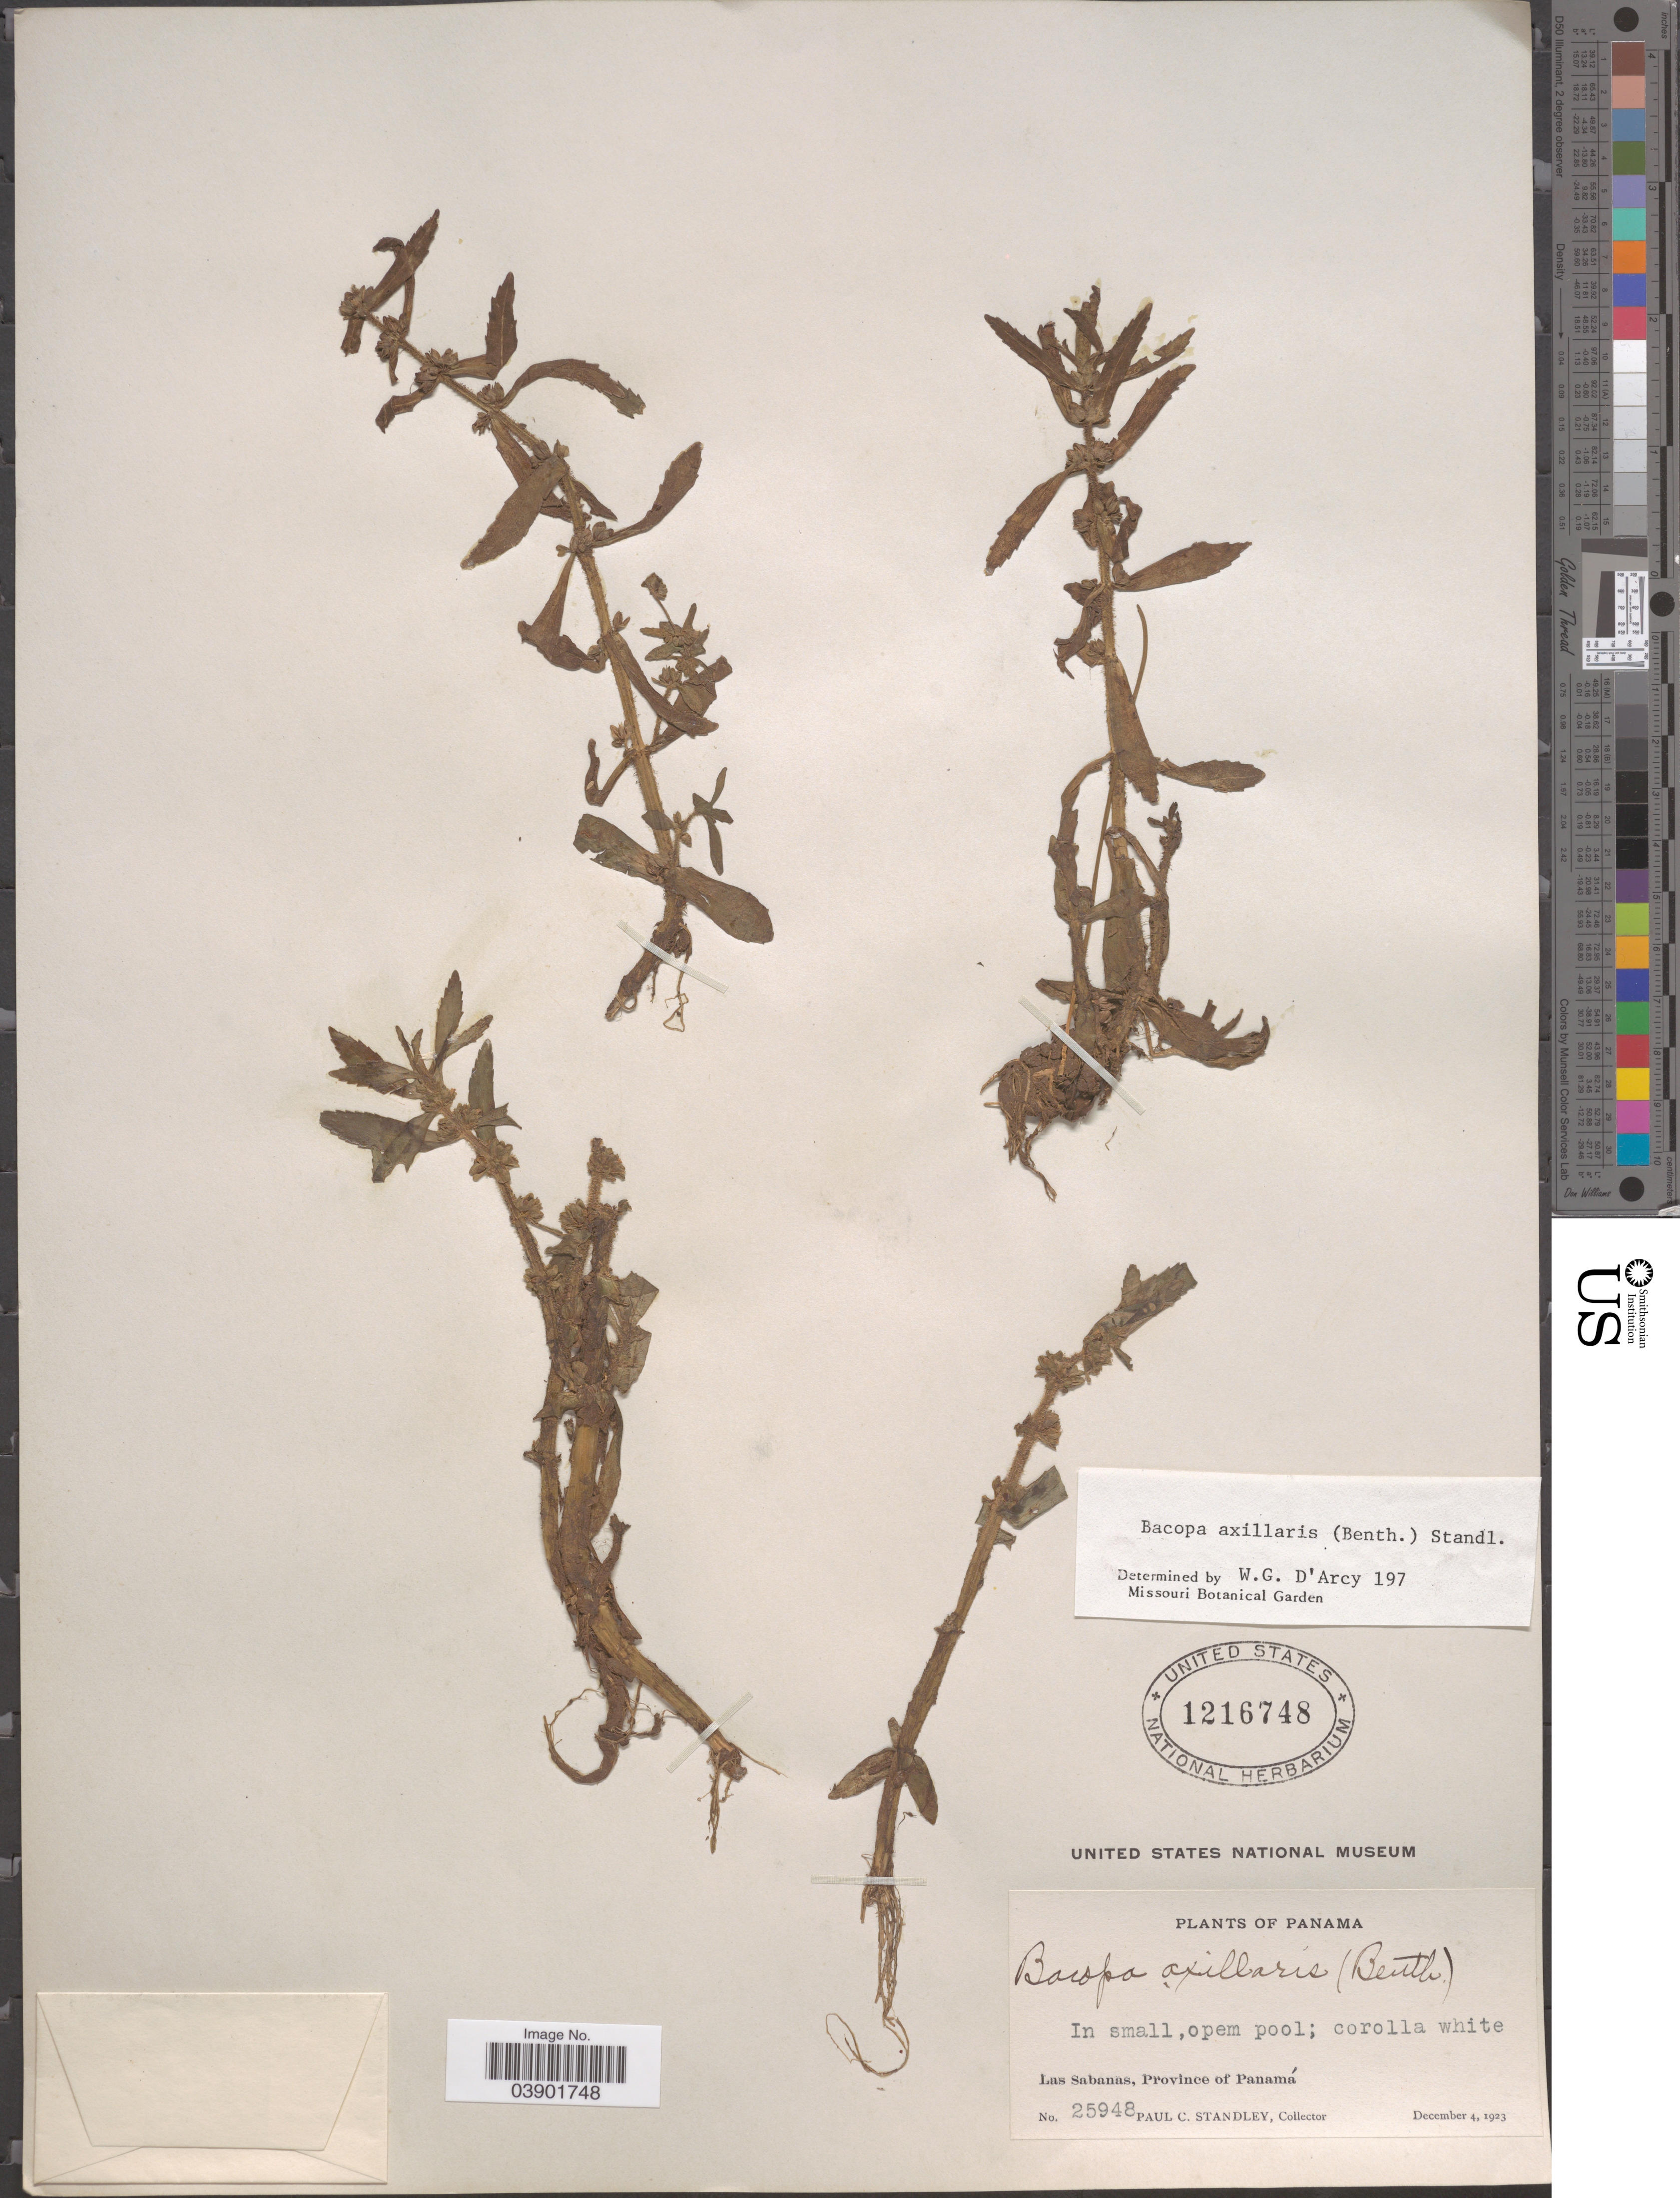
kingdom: Plantae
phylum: Tracheophyta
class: Magnoliopsida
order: Lamiales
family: Plantaginaceae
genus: Bacopa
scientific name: Bacopa axillaris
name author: (Benth.) Standl.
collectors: P. C. Standley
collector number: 25948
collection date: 1923-12-04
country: Panama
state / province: Panamá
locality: Las Sabanas.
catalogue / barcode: US 1216748